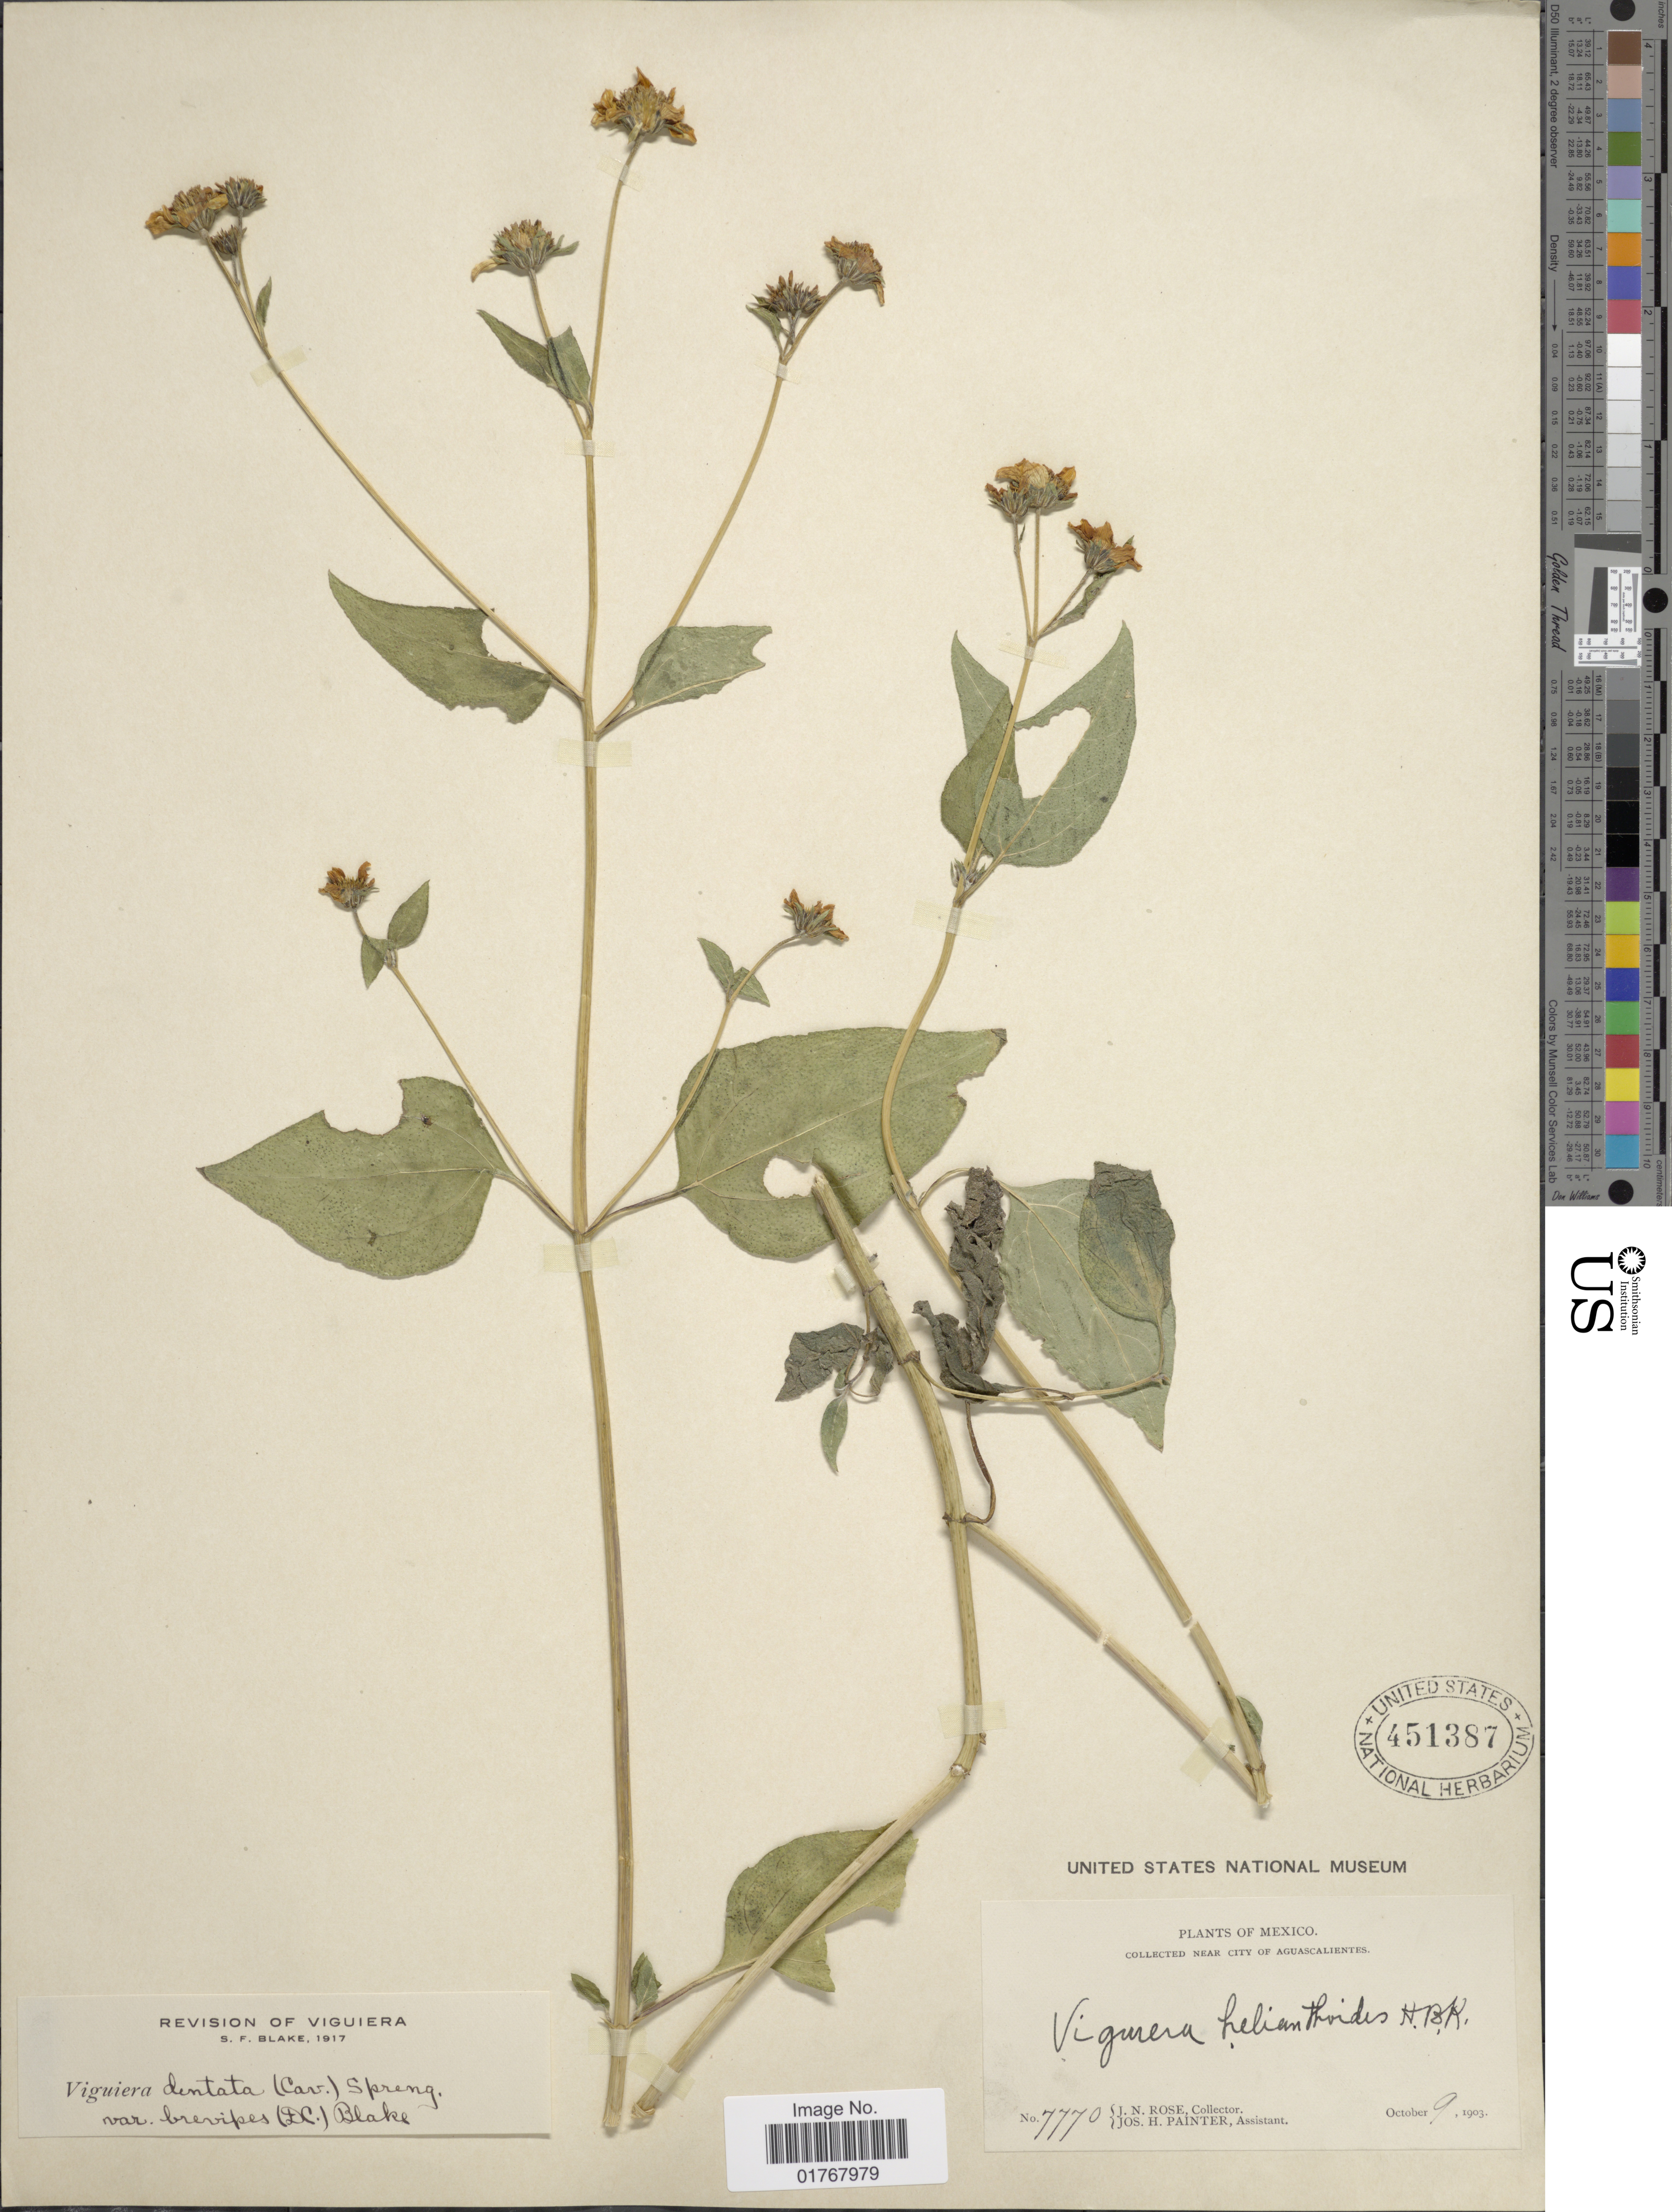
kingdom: Plantae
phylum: Tracheophyta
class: Magnoliopsida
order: Asterales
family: Asteraceae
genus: Viguiera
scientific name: Viguiera dentata var. brevipes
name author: (DC.) S.F. Blake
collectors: J. N. Rose & J. H. Painter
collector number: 7770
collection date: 1903-10-09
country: Mexico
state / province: Aguascalientes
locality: Near City of Aguascalientes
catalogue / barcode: US 451387